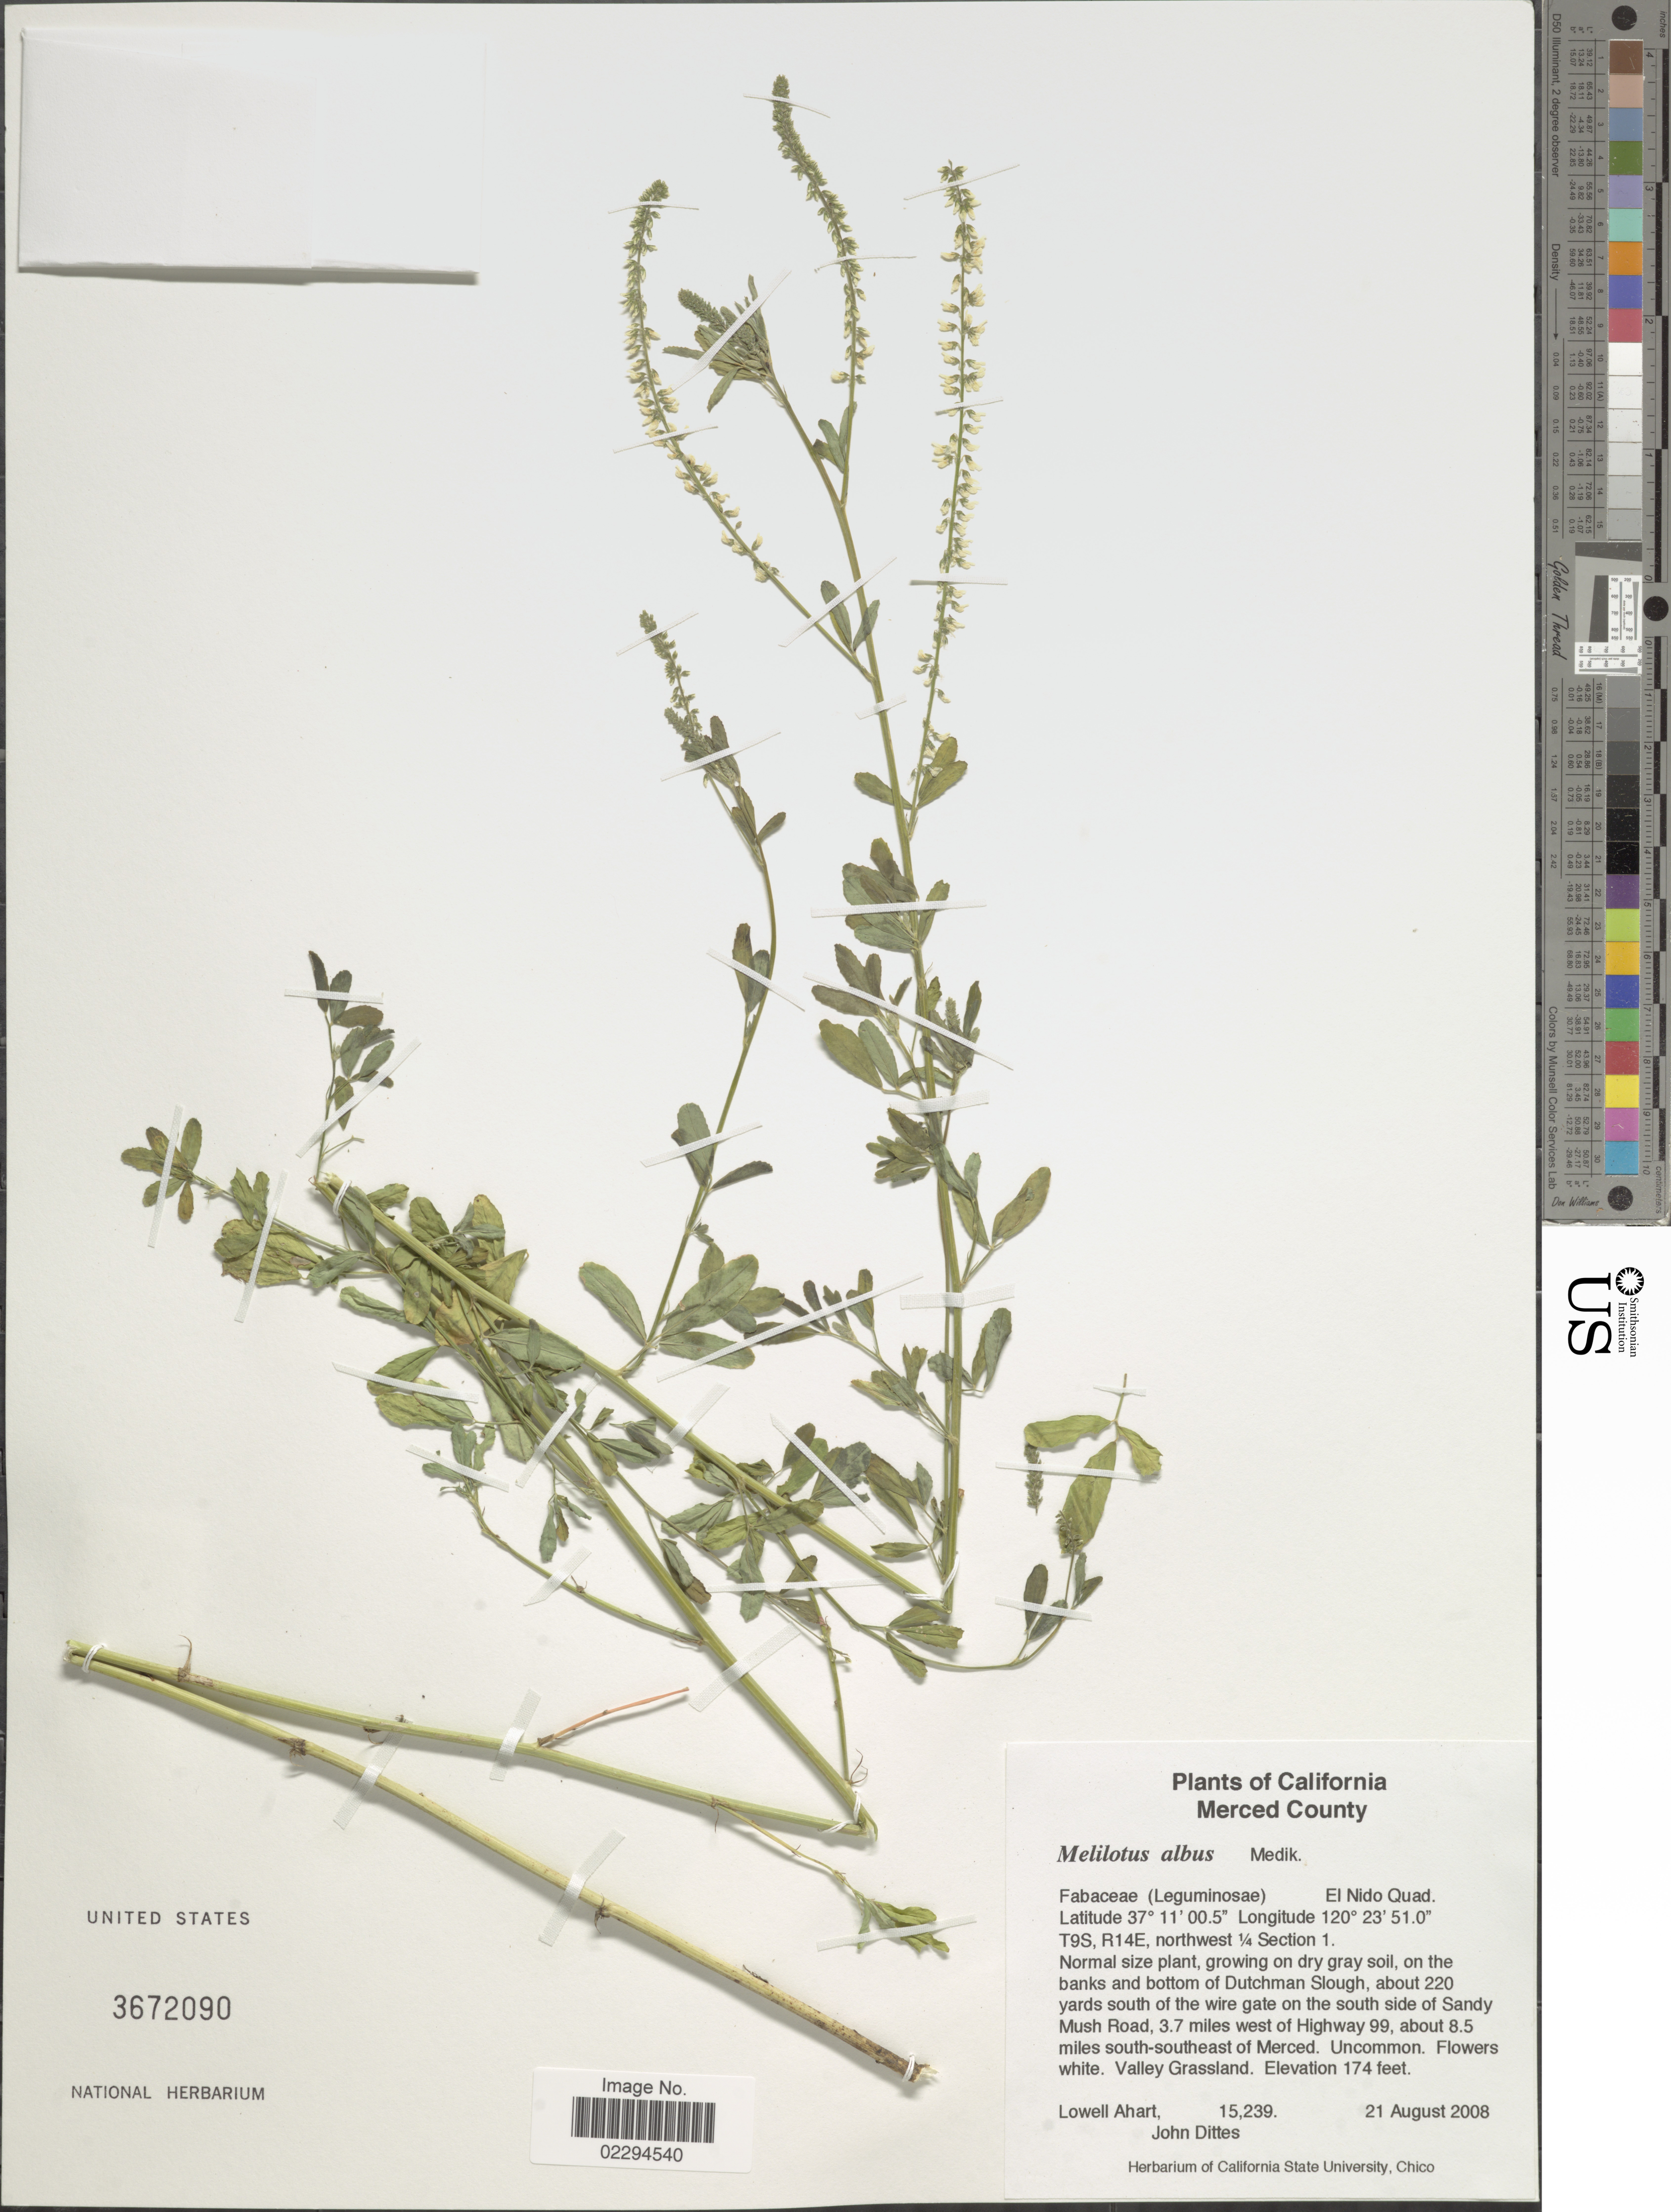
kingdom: Plantae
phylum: Tracheophyta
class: Magnoliopsida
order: Fabales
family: Fabaceae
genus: Melilotus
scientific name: Melilotus albus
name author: Medik.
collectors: L. Ahart & J. Dittes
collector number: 15239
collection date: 2008-08-21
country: United States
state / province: California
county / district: Merced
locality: Merced County. T9S, R14E, northwest ¼ Section 1. on the banks and bottom of Dutchman Slough, about 220 yards south of the wire gate on the south side of Sandy Mush Road, 3.7 miles west of Highway 99, about 8.5 miles south-southeast of Merced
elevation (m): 53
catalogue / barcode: US 3672090